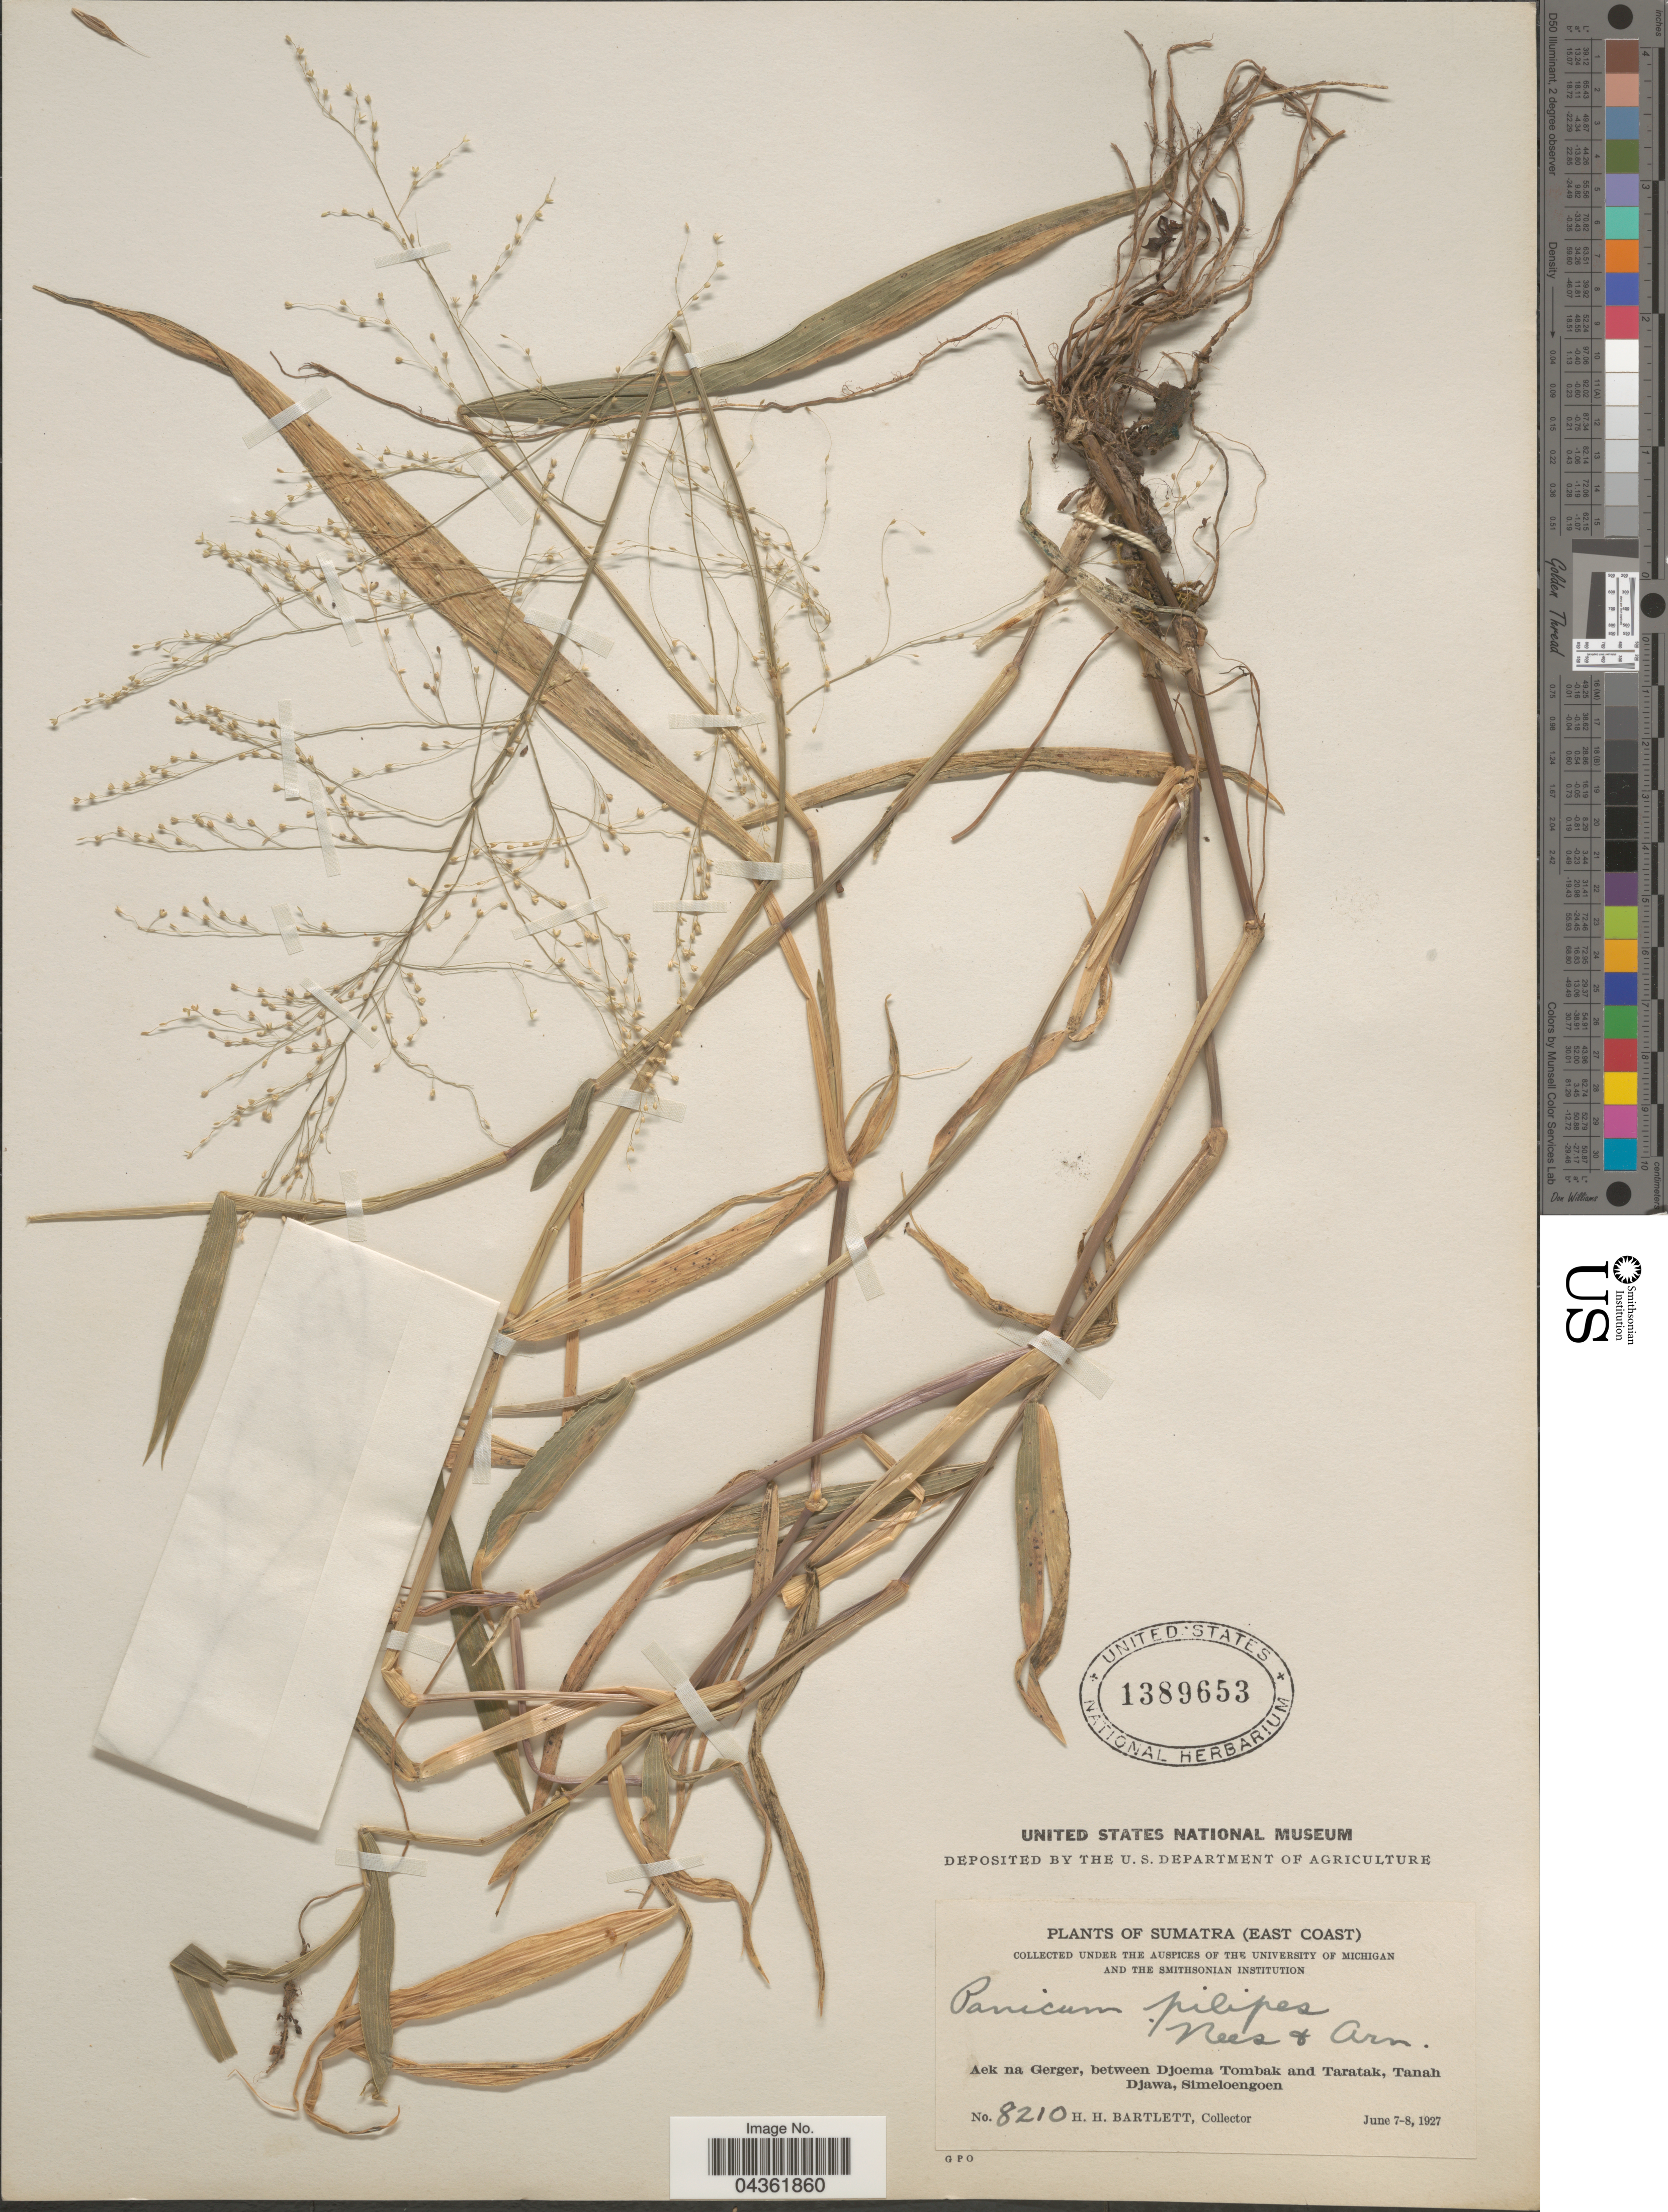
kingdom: Plantae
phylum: Tracheophyta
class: Liliopsida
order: Poales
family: Poaceae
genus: Isachne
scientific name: Isachne albens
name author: Trin.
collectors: H. H. Bartlett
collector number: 8210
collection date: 1927-06-07/1927-06-08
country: Indonesia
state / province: Sumatra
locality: (East Coast). Aek na Gerger, between Djoema Tombak and Taratak, Tanah Djawa, Simeloengoen.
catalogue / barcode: US 1389653